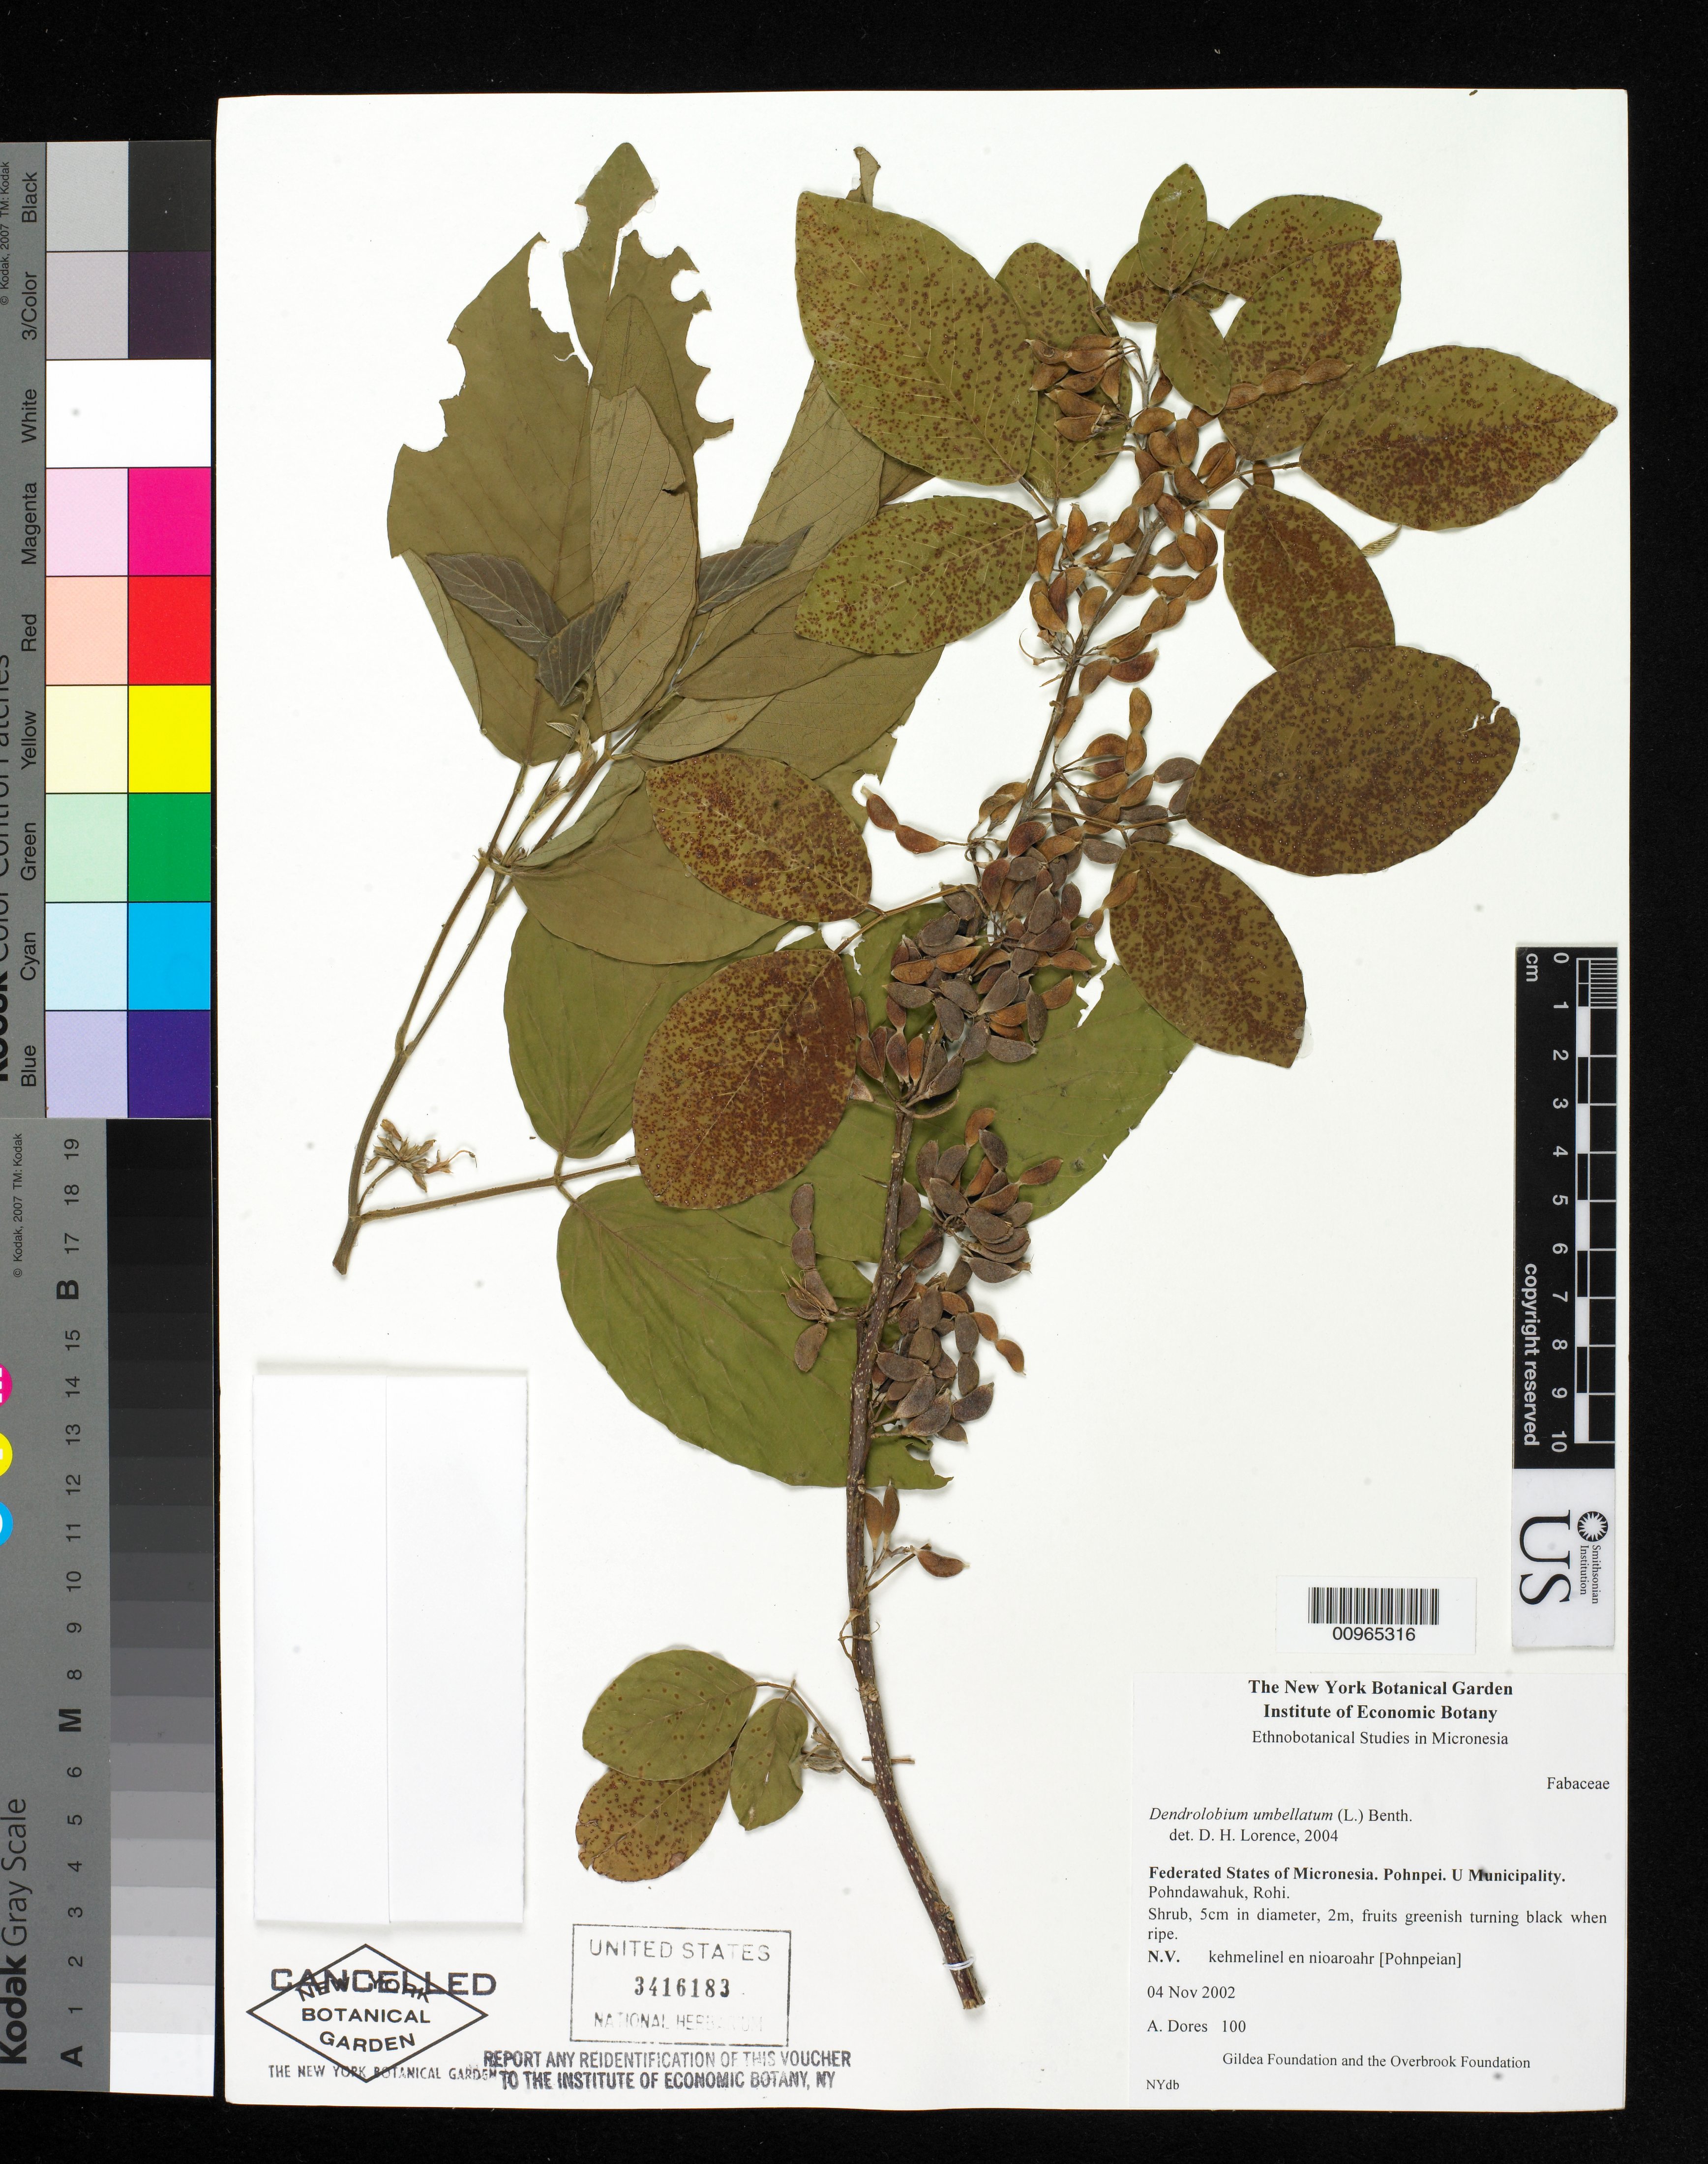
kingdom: Plantae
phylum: Tracheophyta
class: Magnoliopsida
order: Fabales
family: Fabaceae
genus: Dendrolobium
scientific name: Dendrolobium umbellatum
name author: (L.) Benth.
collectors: A. Dores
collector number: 100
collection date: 2002-11-04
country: Micronesia, Federated States of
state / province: Pohnpei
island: Pohnpei [Ponape]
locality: Pohndawahuk, Rohi, U Muncipality, Pohnpei, Federated States of Micronesia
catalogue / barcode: US 3416183